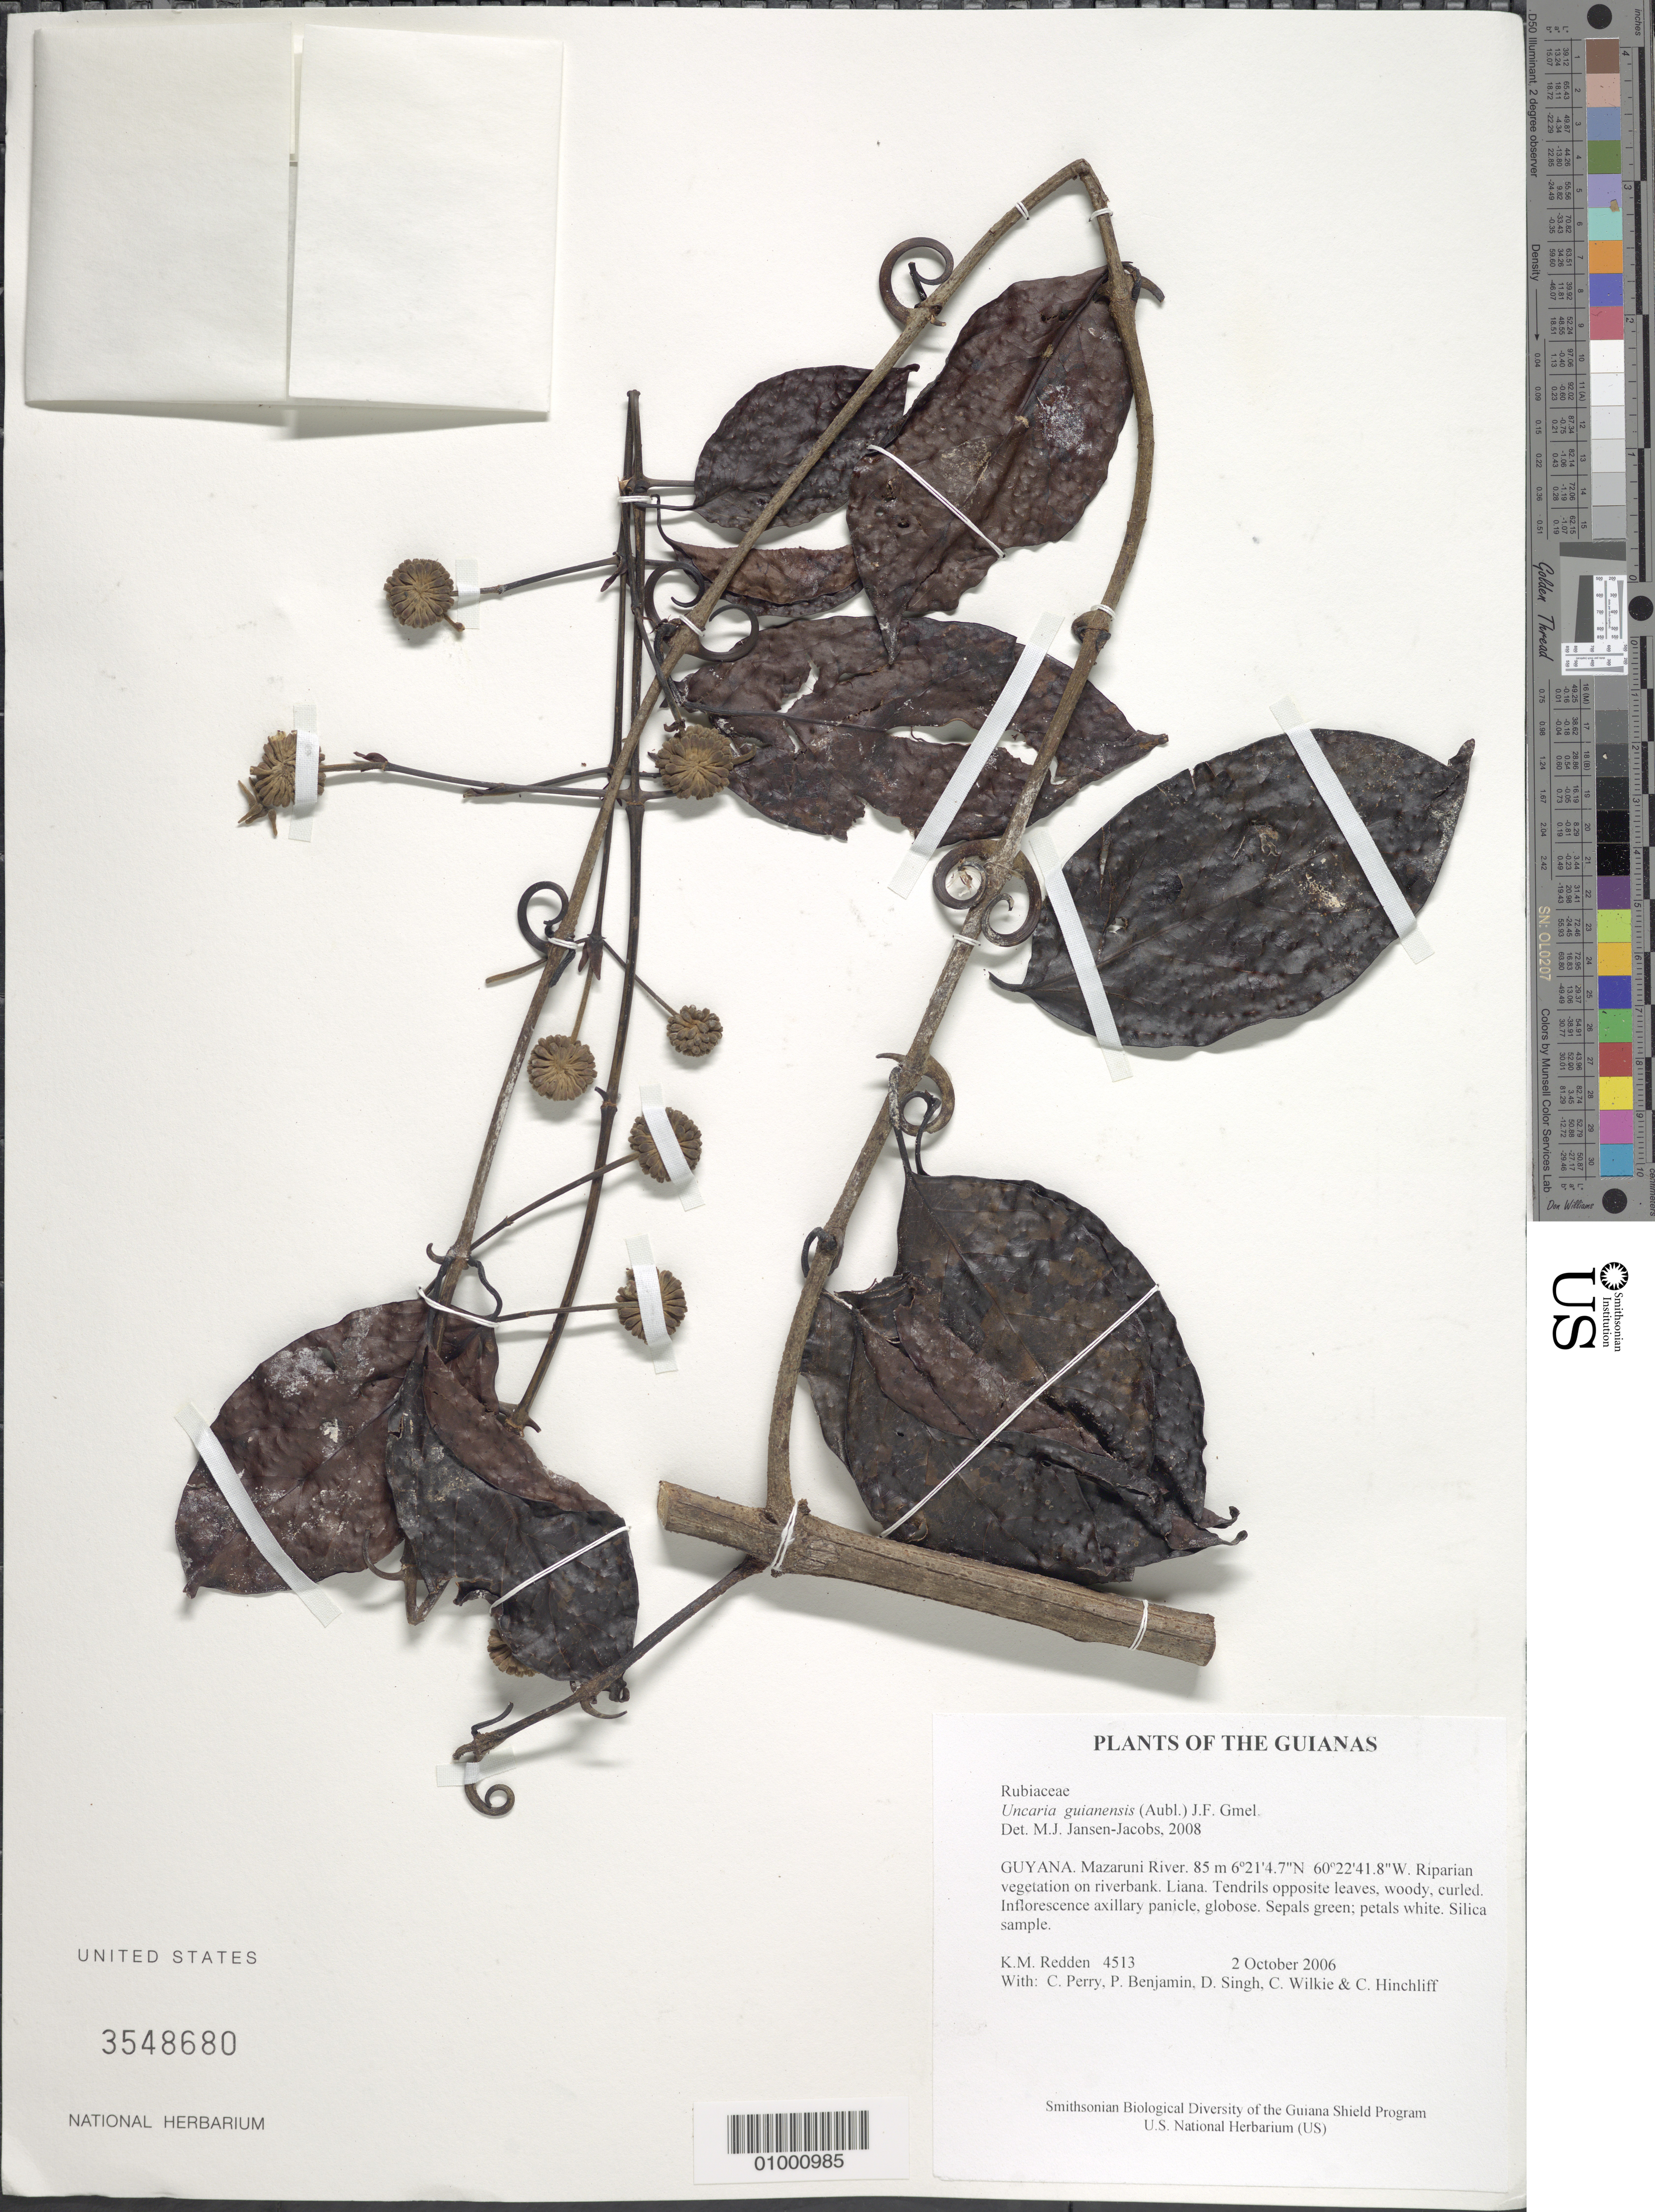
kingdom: Plantae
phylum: Tracheophyta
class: Magnoliopsida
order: Gentianales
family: Rubiaceae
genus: Uncaria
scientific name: Uncaria guianensis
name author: (Aubl.) J.F. Gmel.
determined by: Jansen-Jacobs, M. J., (U), Nationaal Herbarium Nederland, Utrecht University branch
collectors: K. M. Redden, C. Perry, P. Benjamin, D. Singh, C. Wilkie & C. E. Hinchliff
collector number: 4513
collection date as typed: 2 October 2006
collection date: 2006-10-02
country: Guyana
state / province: Cuyuni-Mazaruni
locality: Mazaruni River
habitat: Riparian vegetation on riverbank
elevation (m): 85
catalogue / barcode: US 3548680